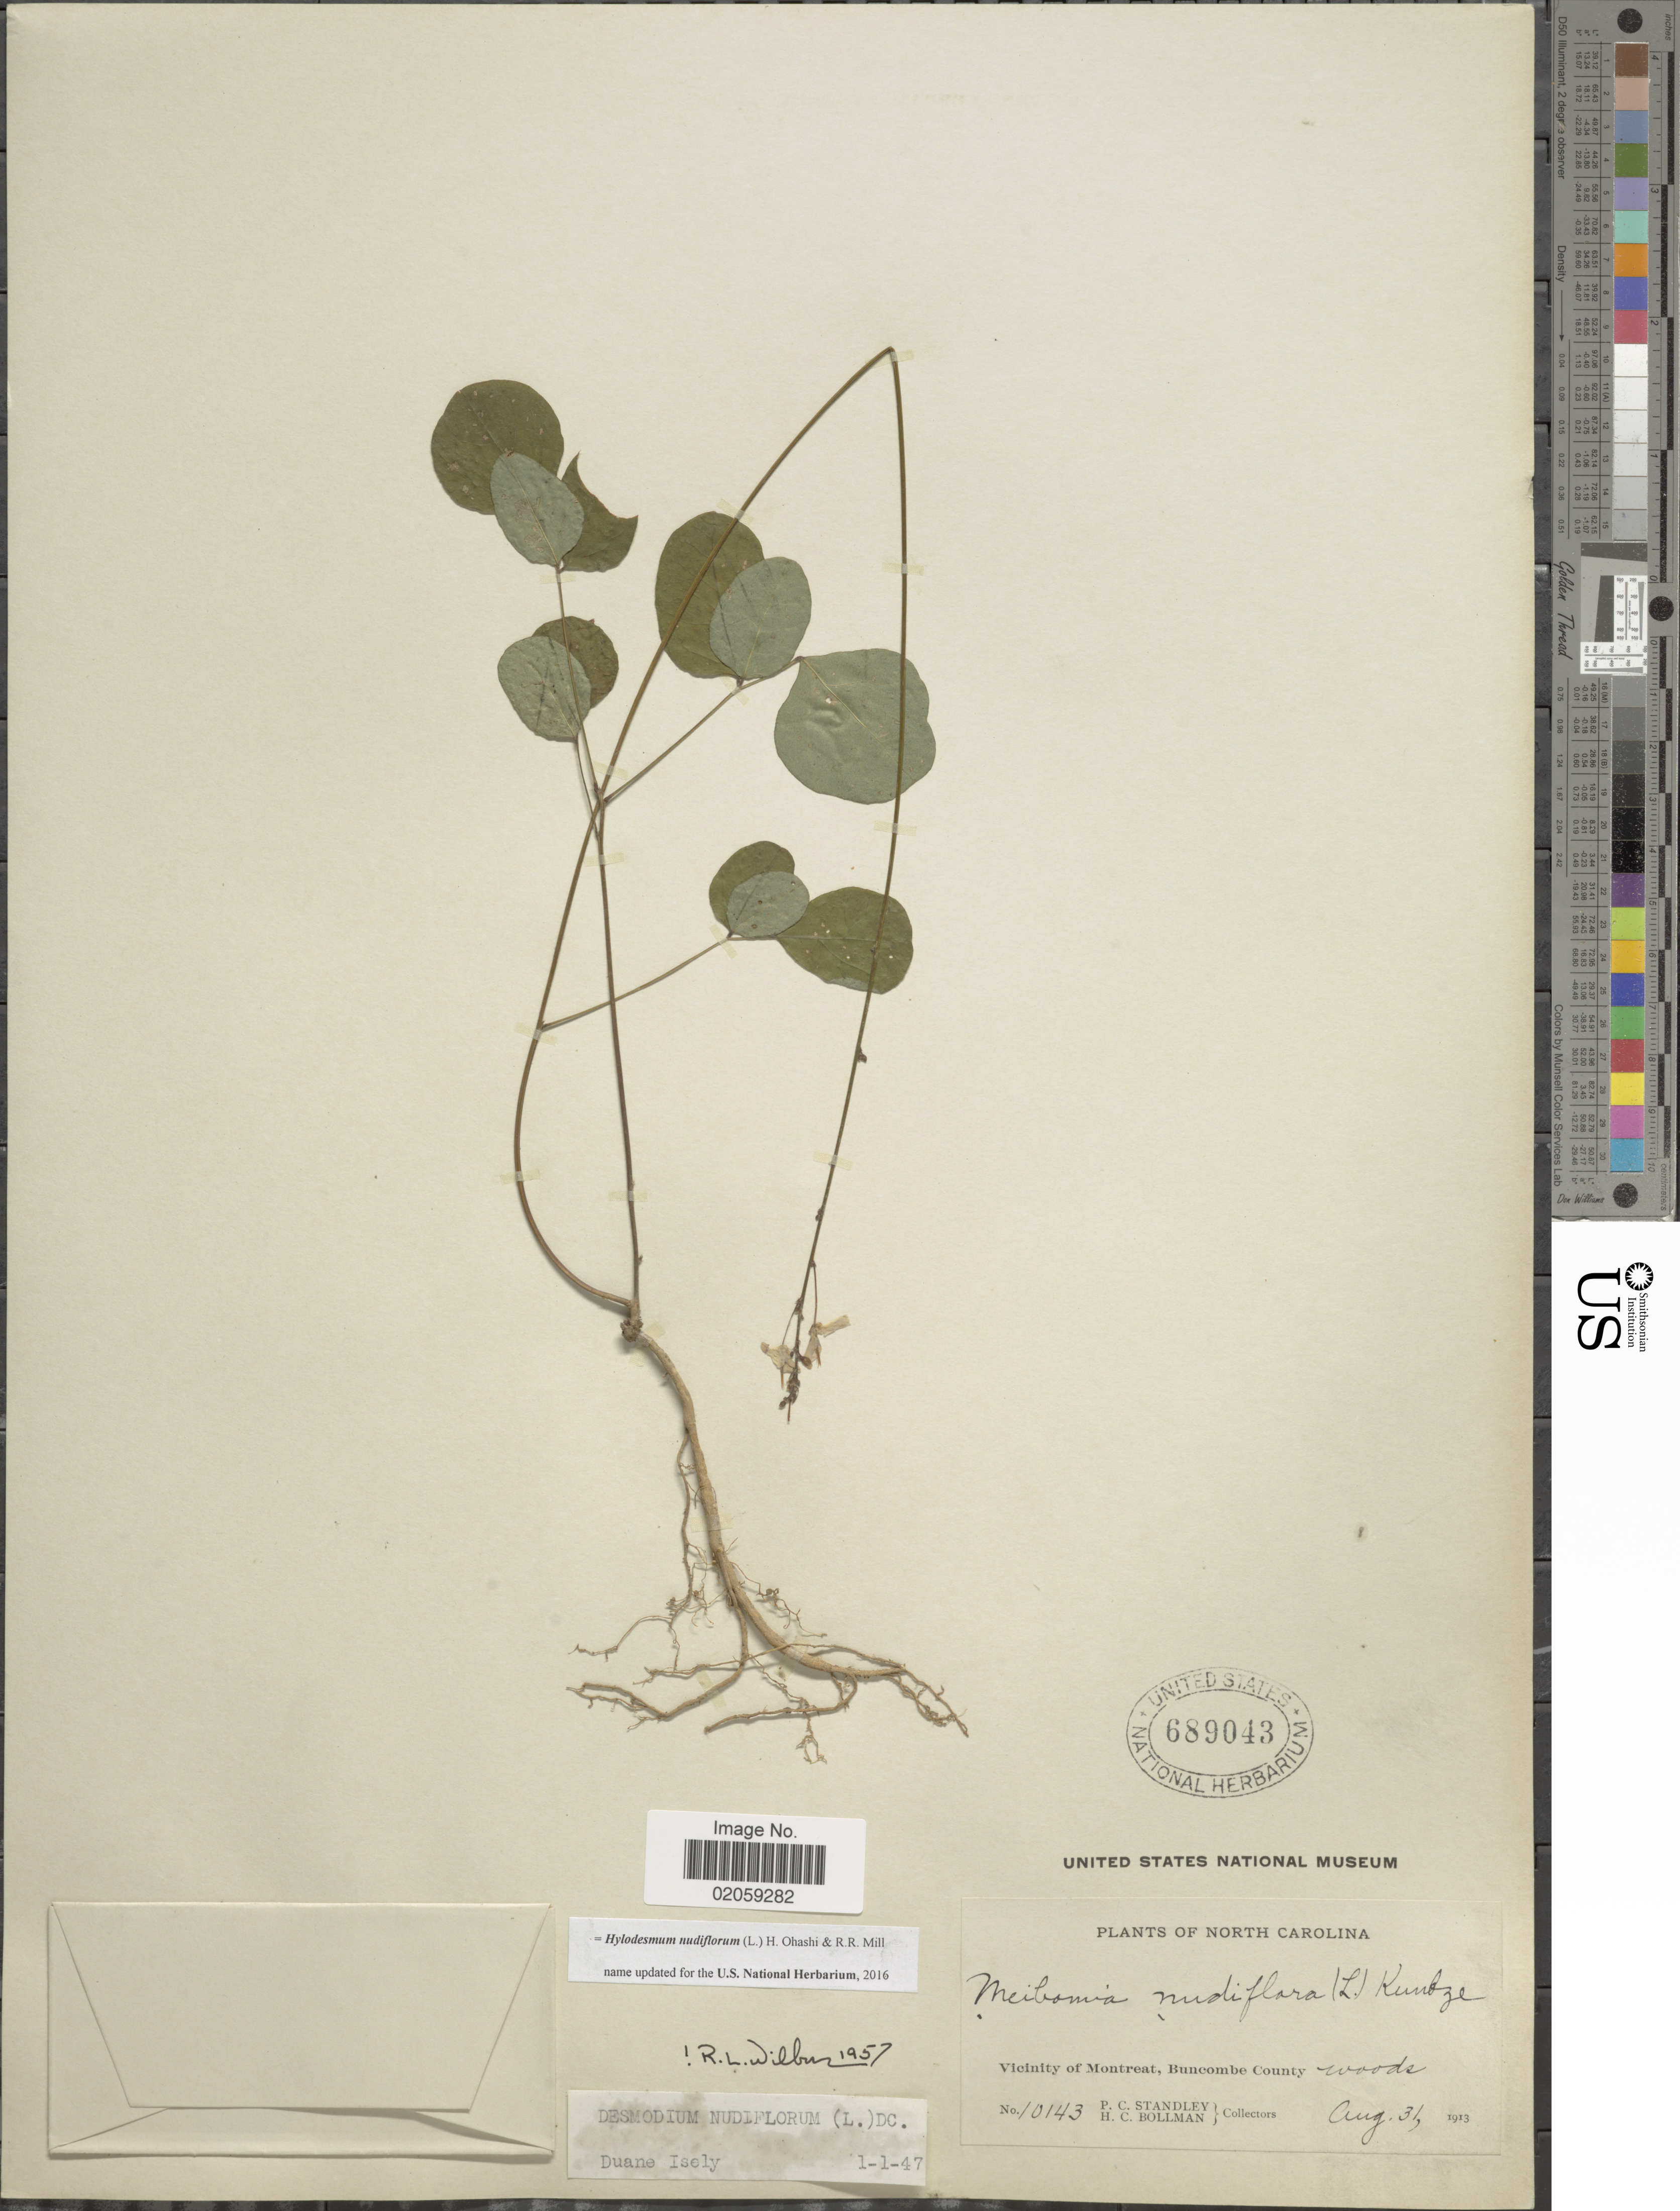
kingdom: Plantae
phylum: Tracheophyta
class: Magnoliopsida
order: Fabales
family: Fabaceae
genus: Hylodesmum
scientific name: Hylodesmum nudiflorum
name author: (L.) H. Ohashi & R.R. Mill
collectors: P. C. Standley & H. C. Bollman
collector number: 10143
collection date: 1913-08-31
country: United States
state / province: North Carolina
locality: Vicinity of Montreat, Buncombe County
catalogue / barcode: US 689043